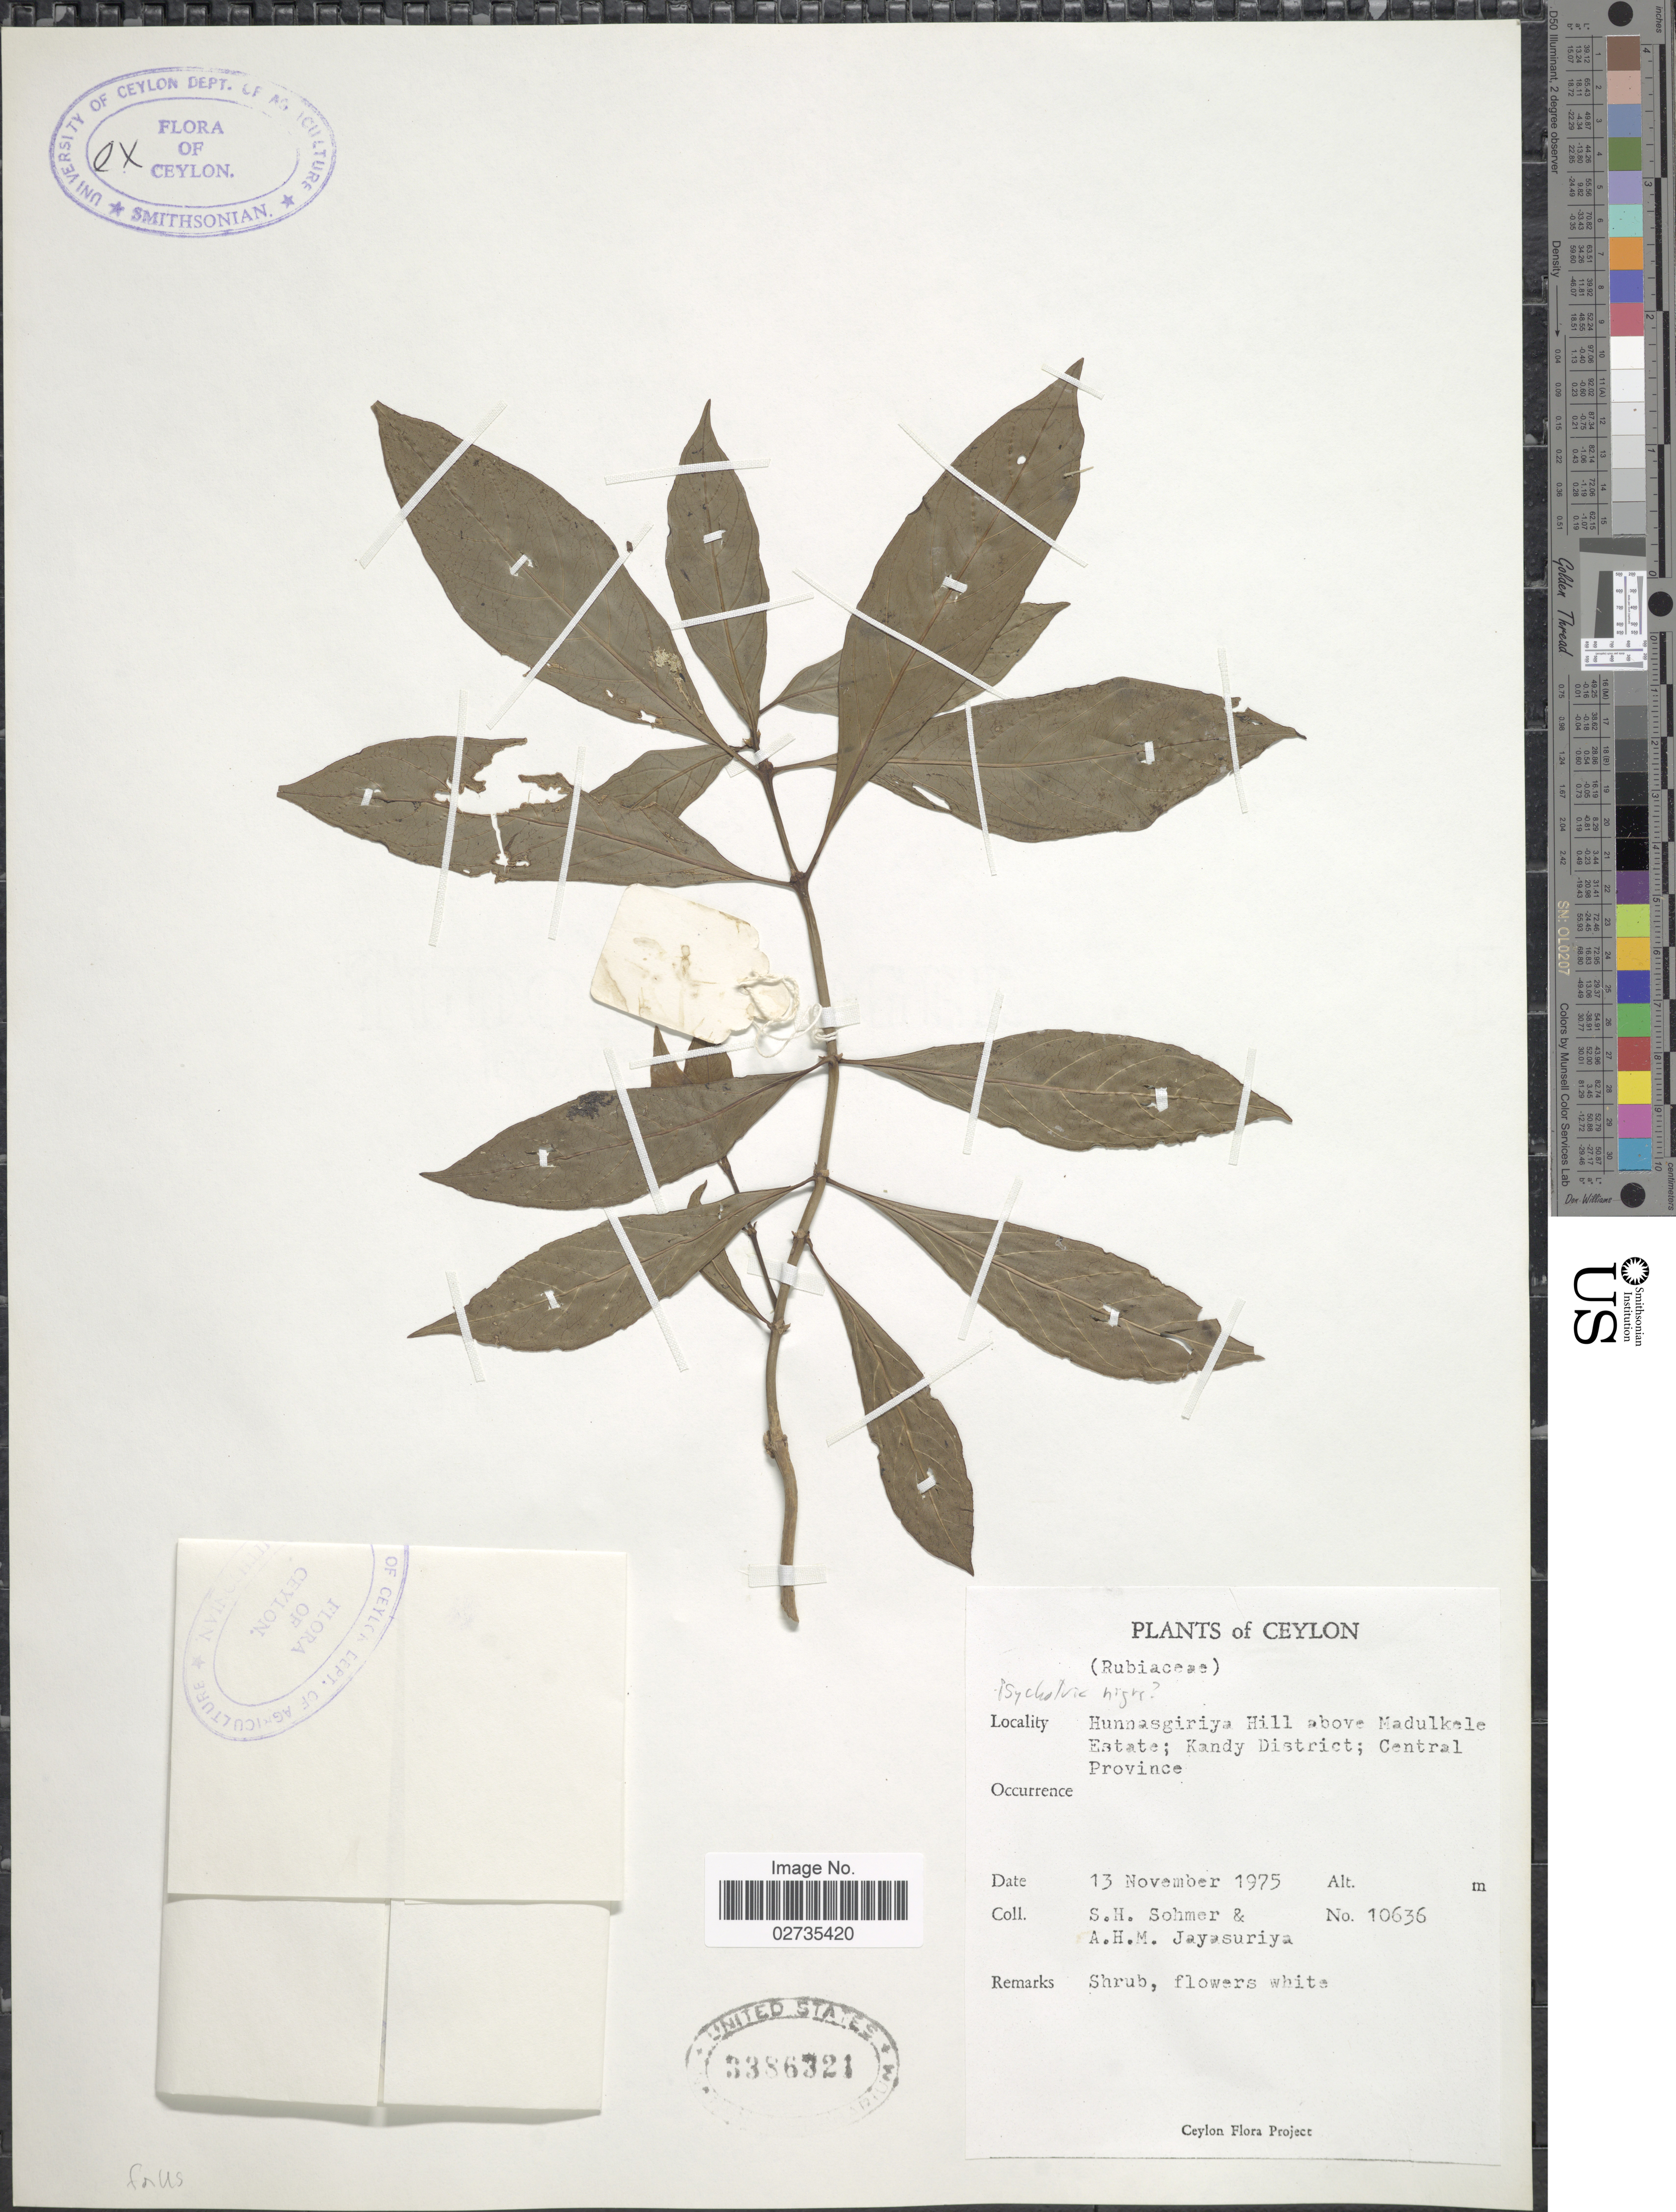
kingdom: Plantae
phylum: Tracheophyta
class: Magnoliopsida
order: Gentianales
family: Rubiaceae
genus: Psychotria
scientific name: Psychotria nigra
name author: (Gaertn.) Alston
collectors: S. H. Sohmer & A. H. Jayasuriya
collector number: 10636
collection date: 1975-11-13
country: Sri Lanka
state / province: Central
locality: Ceylon. Hunnasgiriya Hill above Madulkale Estate; Kandy District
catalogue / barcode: US 3386321